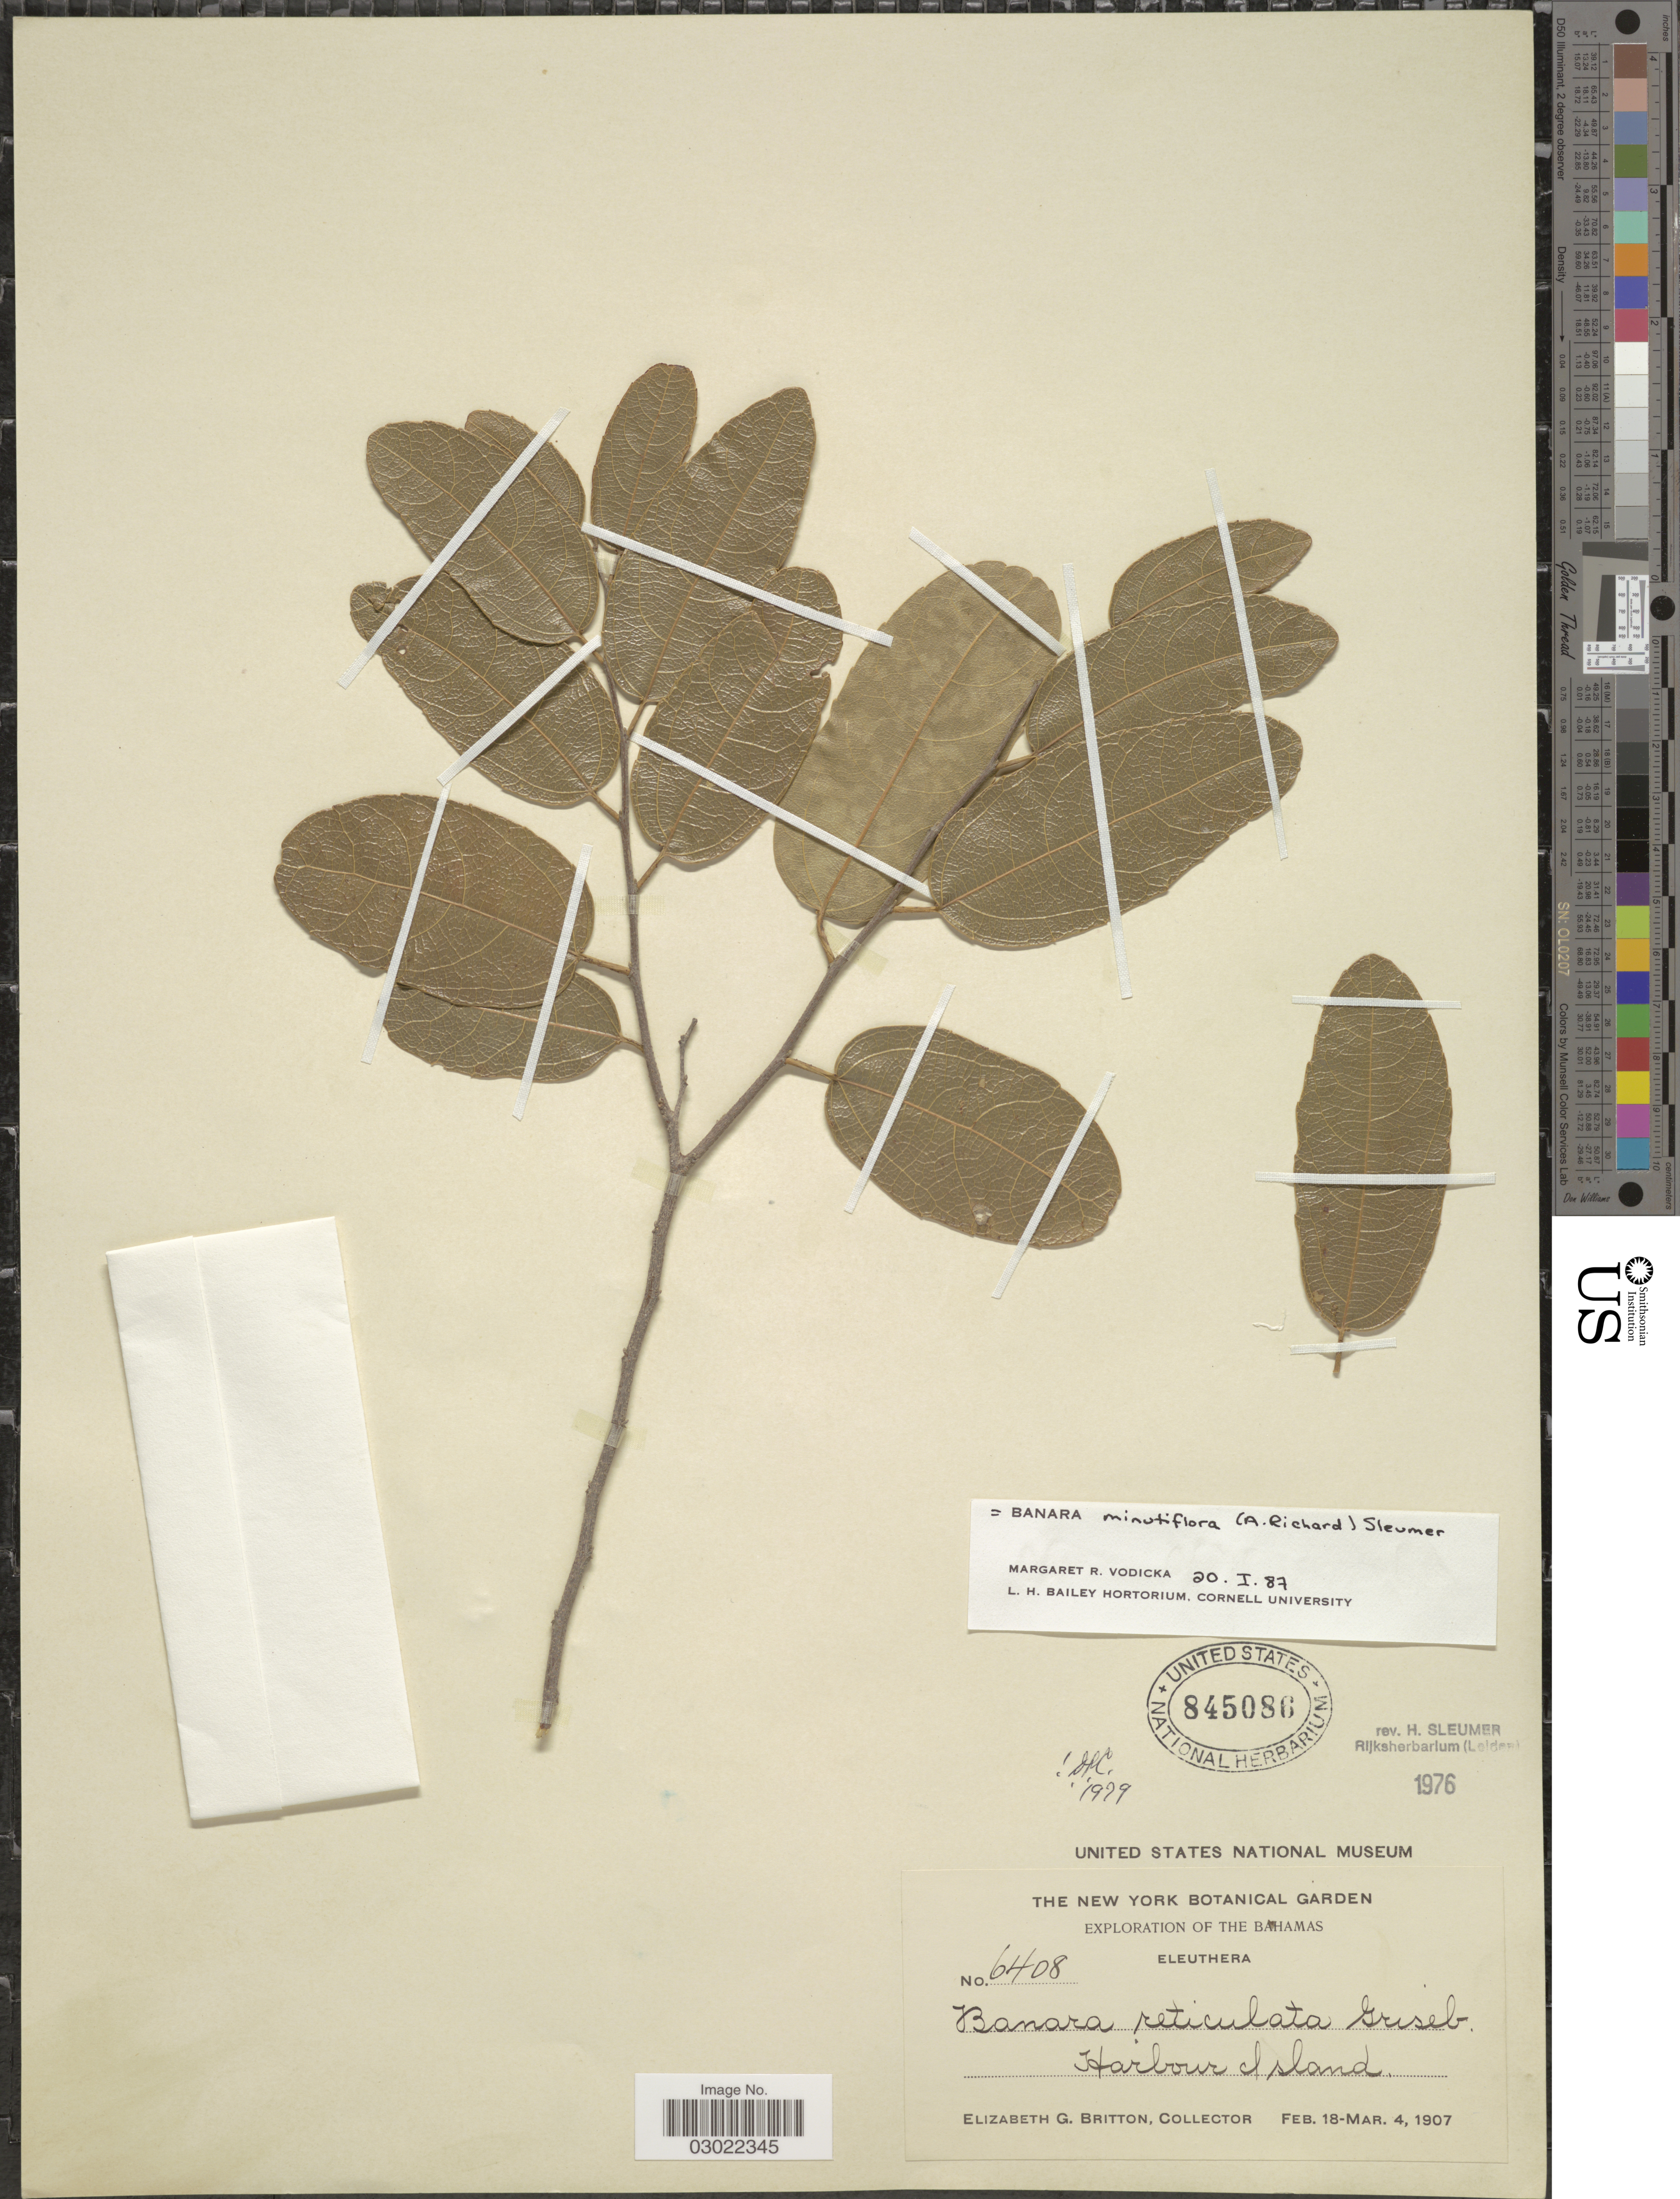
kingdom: Plantae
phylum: Tracheophyta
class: Magnoliopsida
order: Malpighiales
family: Salicaceae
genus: Banara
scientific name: Banara minutiflora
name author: (A. Rich.) Sleumer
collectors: E. G. Britton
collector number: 6408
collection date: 1907-02-18/1907-03-04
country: Bahamas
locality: Eleuthera. Harbour Island.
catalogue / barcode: US 845086